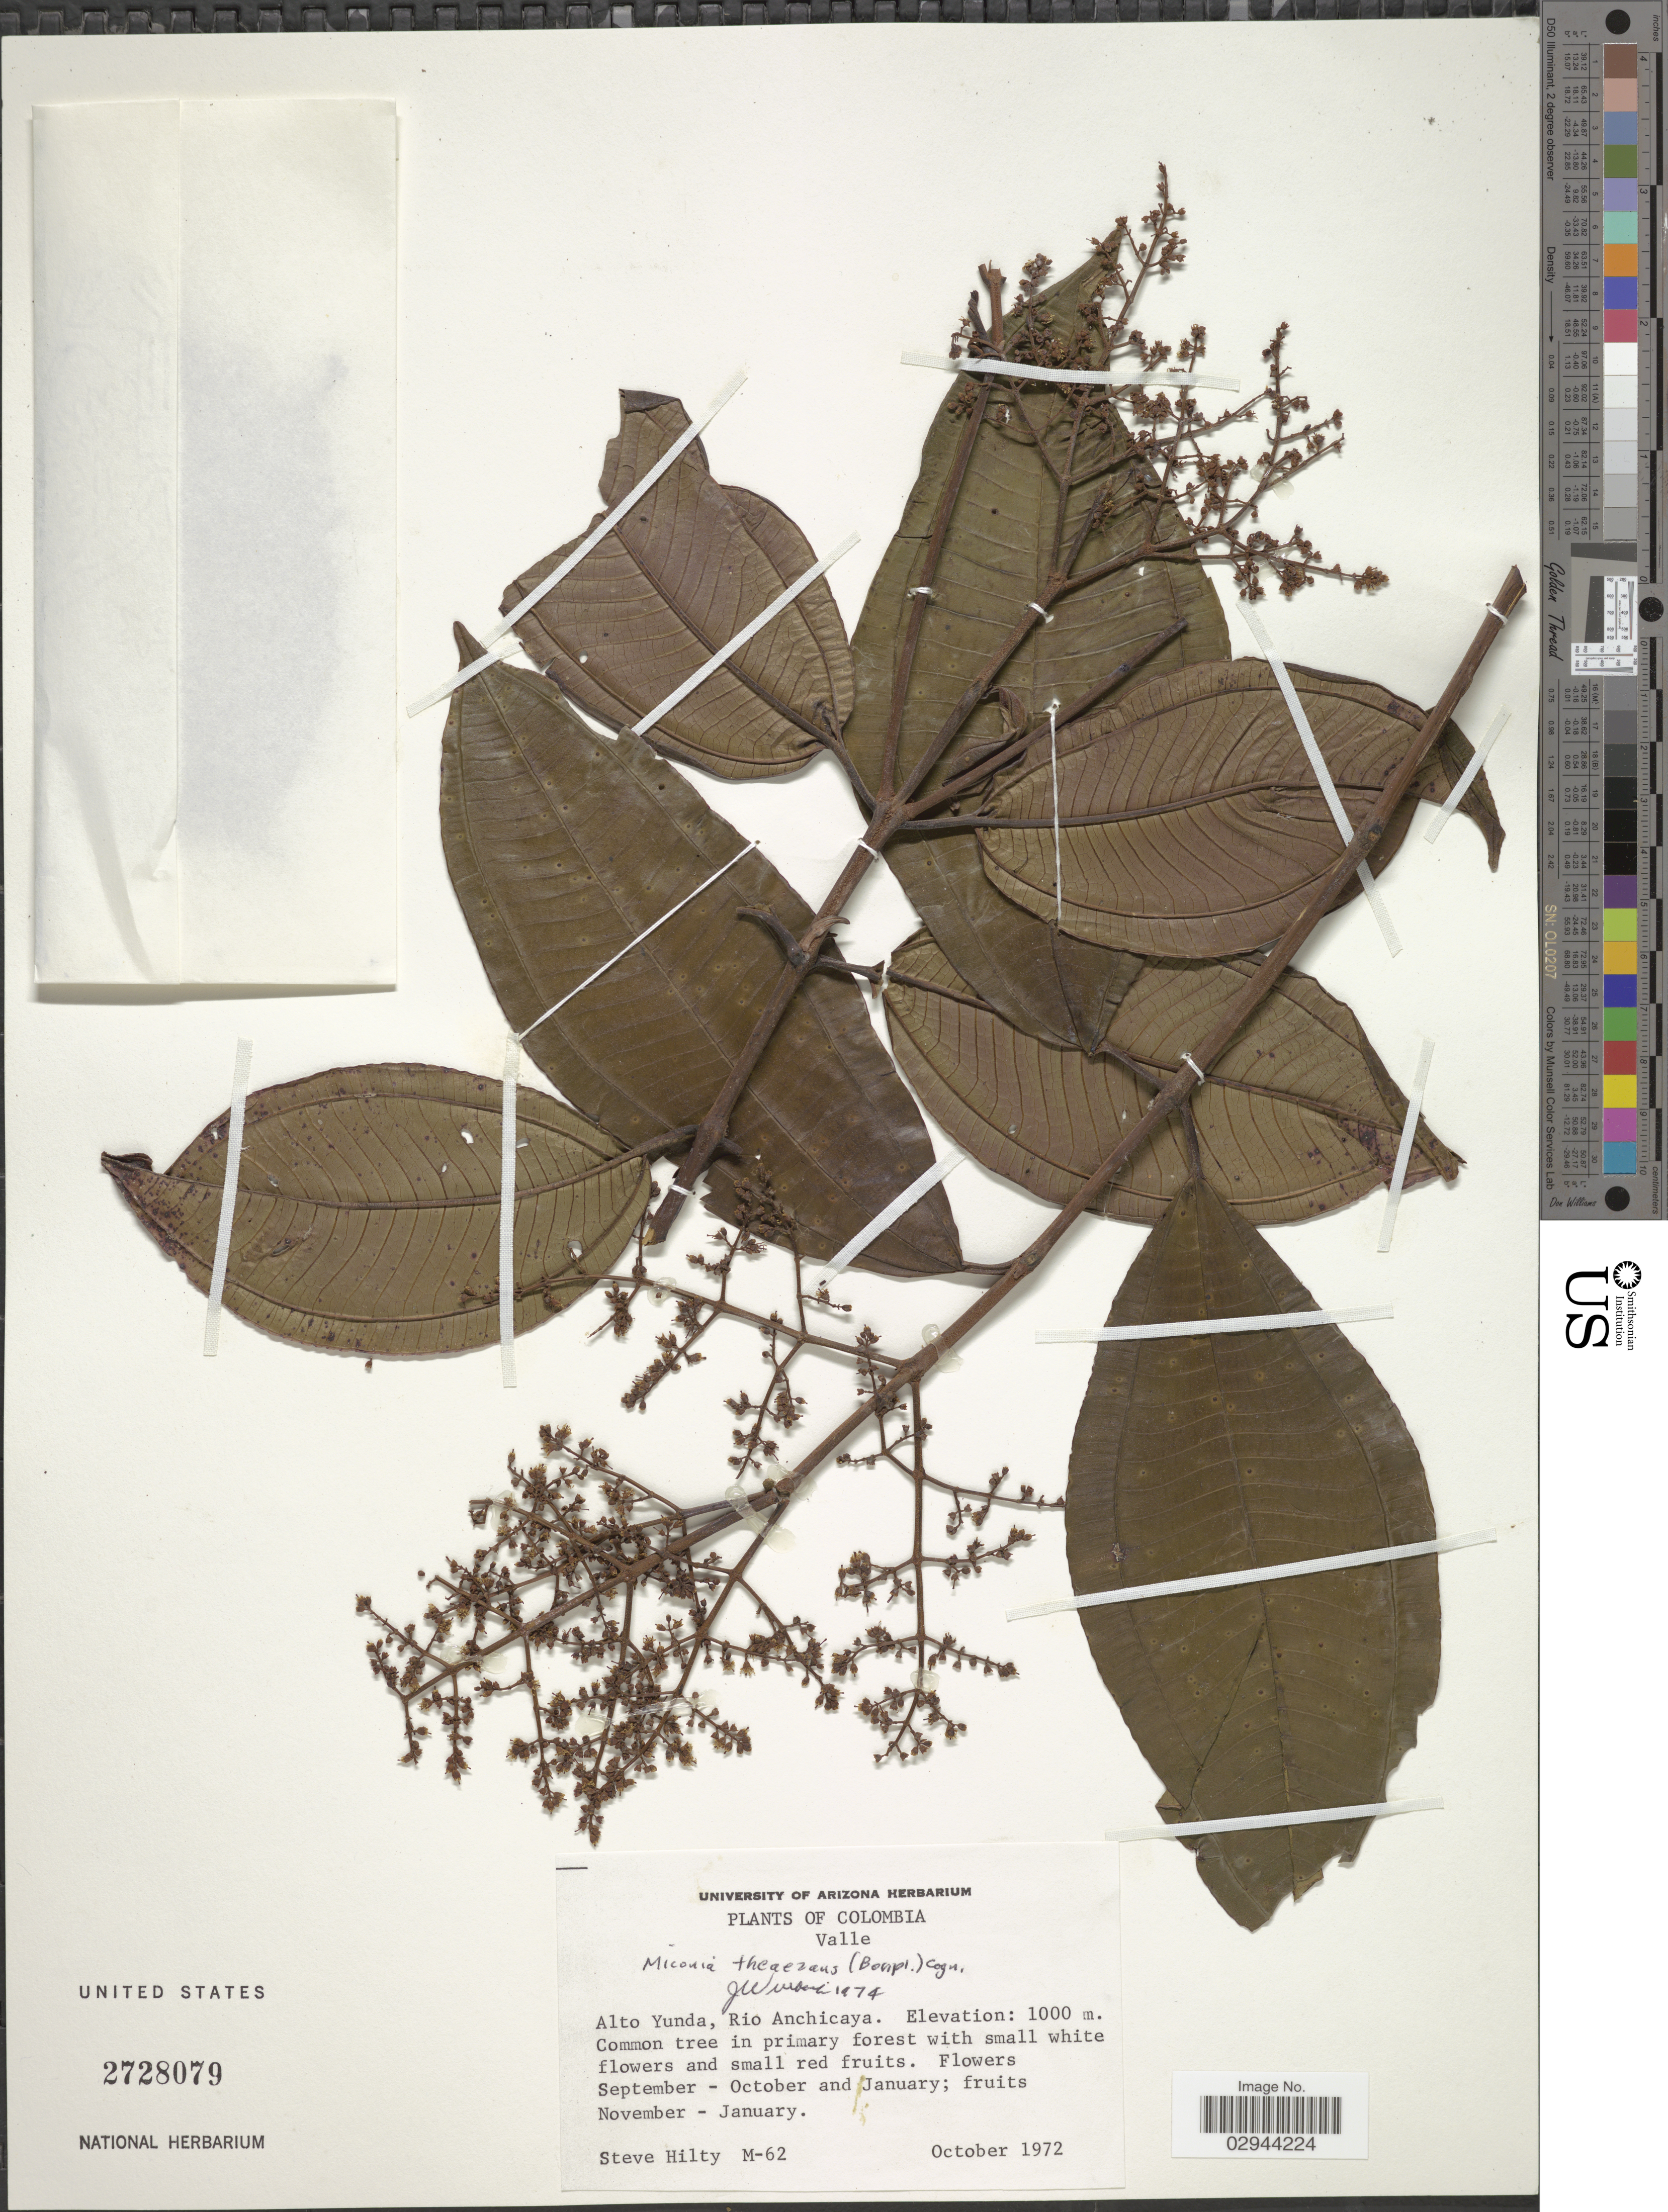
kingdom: Plantae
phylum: Tracheophyta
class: Magnoliopsida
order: Myrtales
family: Melastomataceae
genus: Miconia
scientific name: Miconia theizans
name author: (Bonpl.) Cogn.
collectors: S. Hilty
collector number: M-62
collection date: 1972-10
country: Colombia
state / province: Valle del Cauca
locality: Alto Yunda, Rio Anchicaya.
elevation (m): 1000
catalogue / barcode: US 2728079